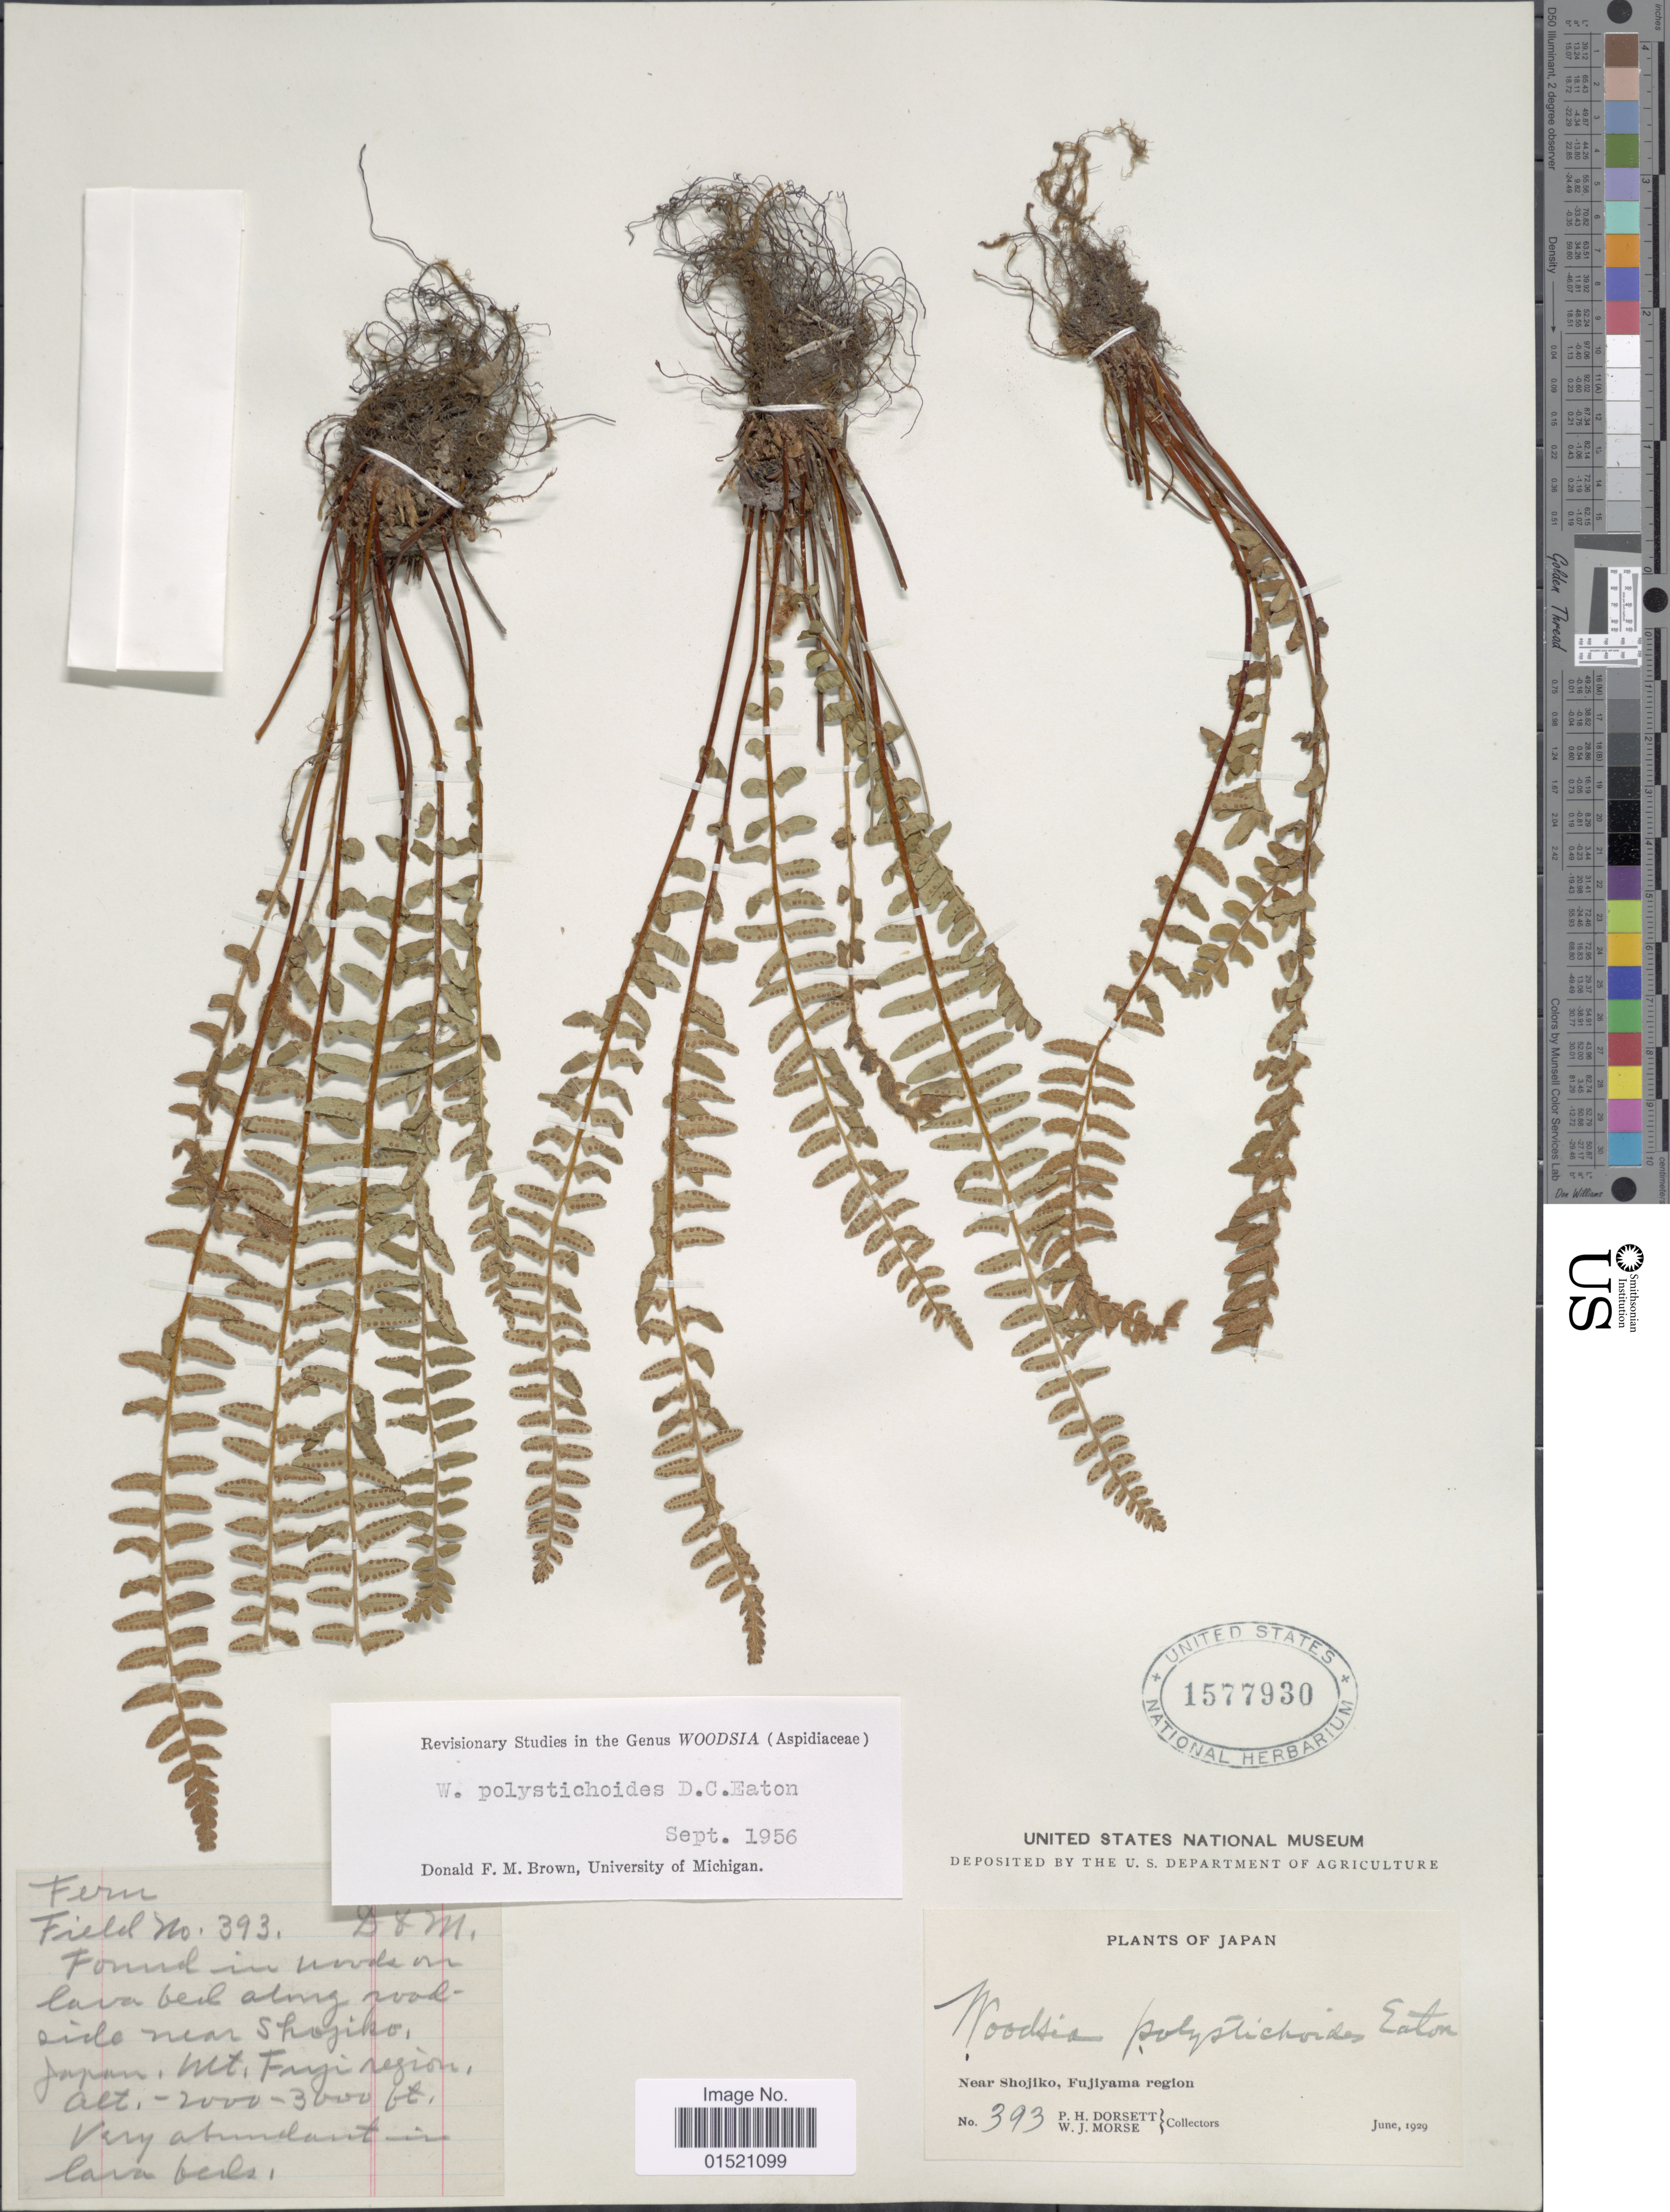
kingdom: Plantae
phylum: Tracheophyta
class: Polypodiopsida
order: Polypodiales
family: Woodsiaceae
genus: Woodsia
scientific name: Woodsia polystichoides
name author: D.C. Eaton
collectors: P. H. Dorsett & W. J. Morse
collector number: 393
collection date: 1929-06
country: Japan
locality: Near Shojiko, Fujiyam region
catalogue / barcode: US 1577930